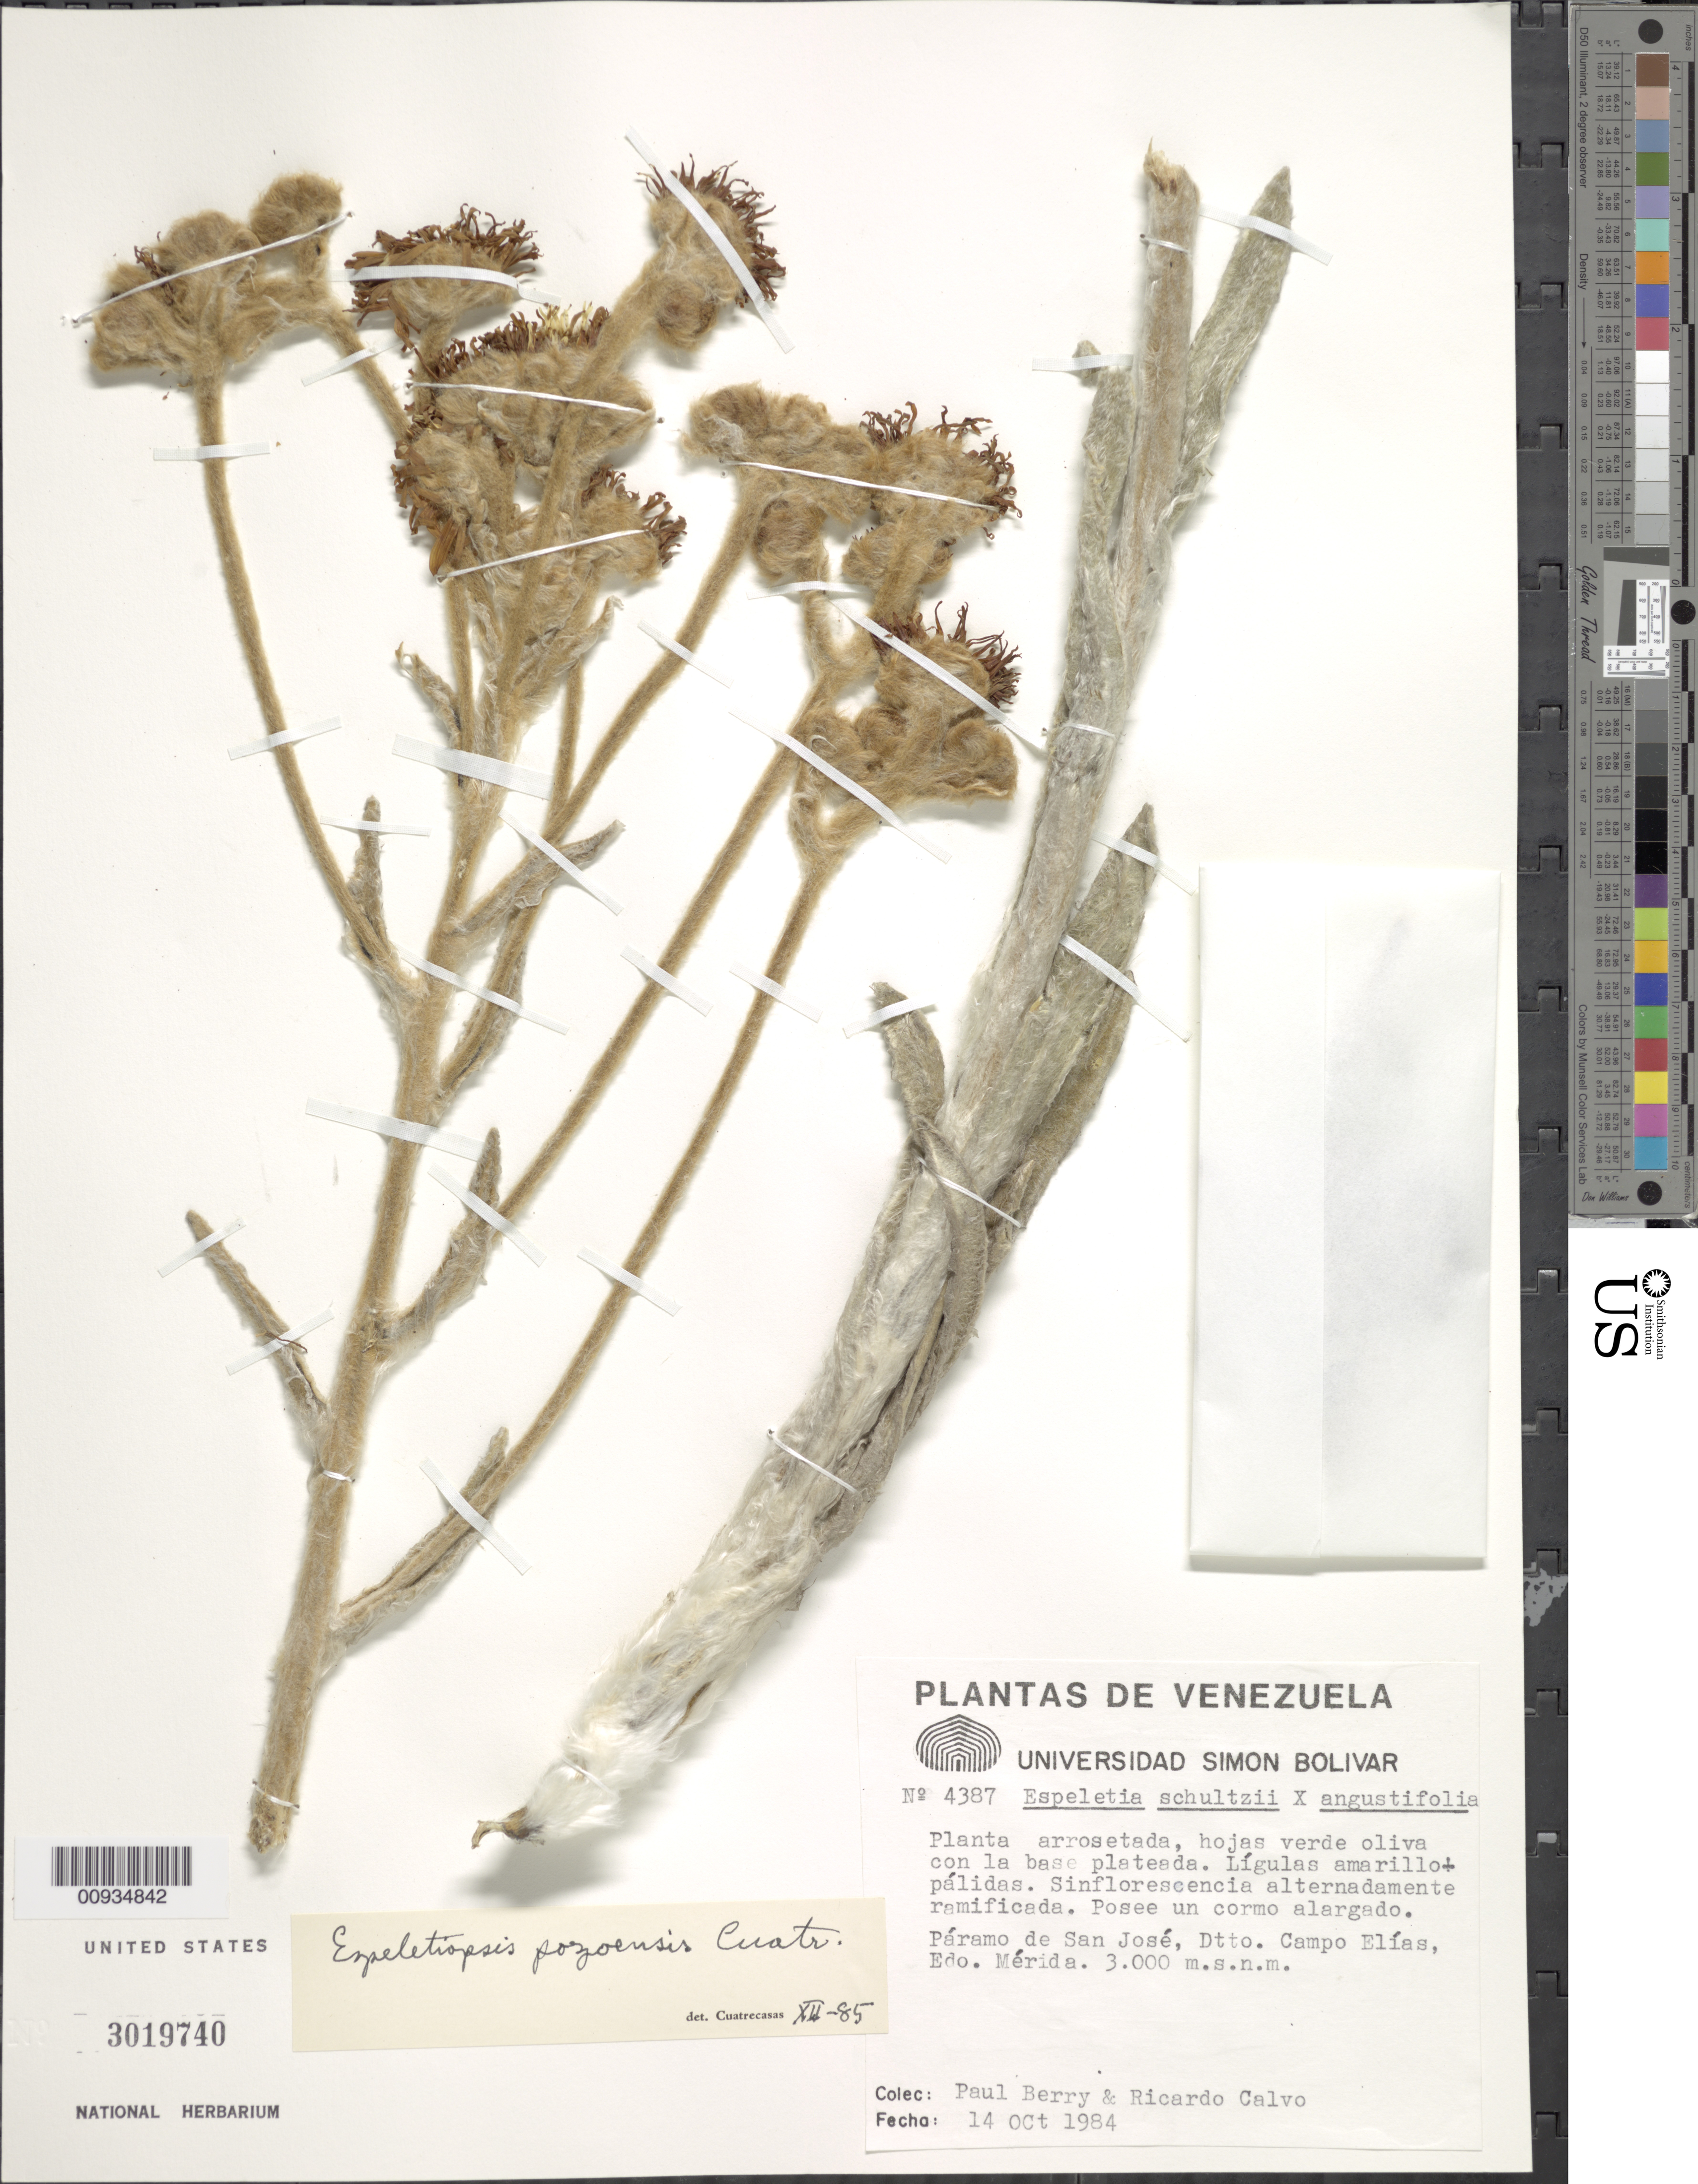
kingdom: Plantae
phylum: Tracheophyta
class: Magnoliopsida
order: Asterales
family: Asteraceae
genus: Espeletiopsis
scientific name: Espeletiopsis pozoensis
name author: (Cuatrec.) Cuatrec.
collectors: P. T. Berry & R. Calvo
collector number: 4387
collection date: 1984-10-14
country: Venezuela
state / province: Mérida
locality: Paramo de San Jose, Dtto. Campo Elias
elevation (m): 3000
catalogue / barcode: US 3019740